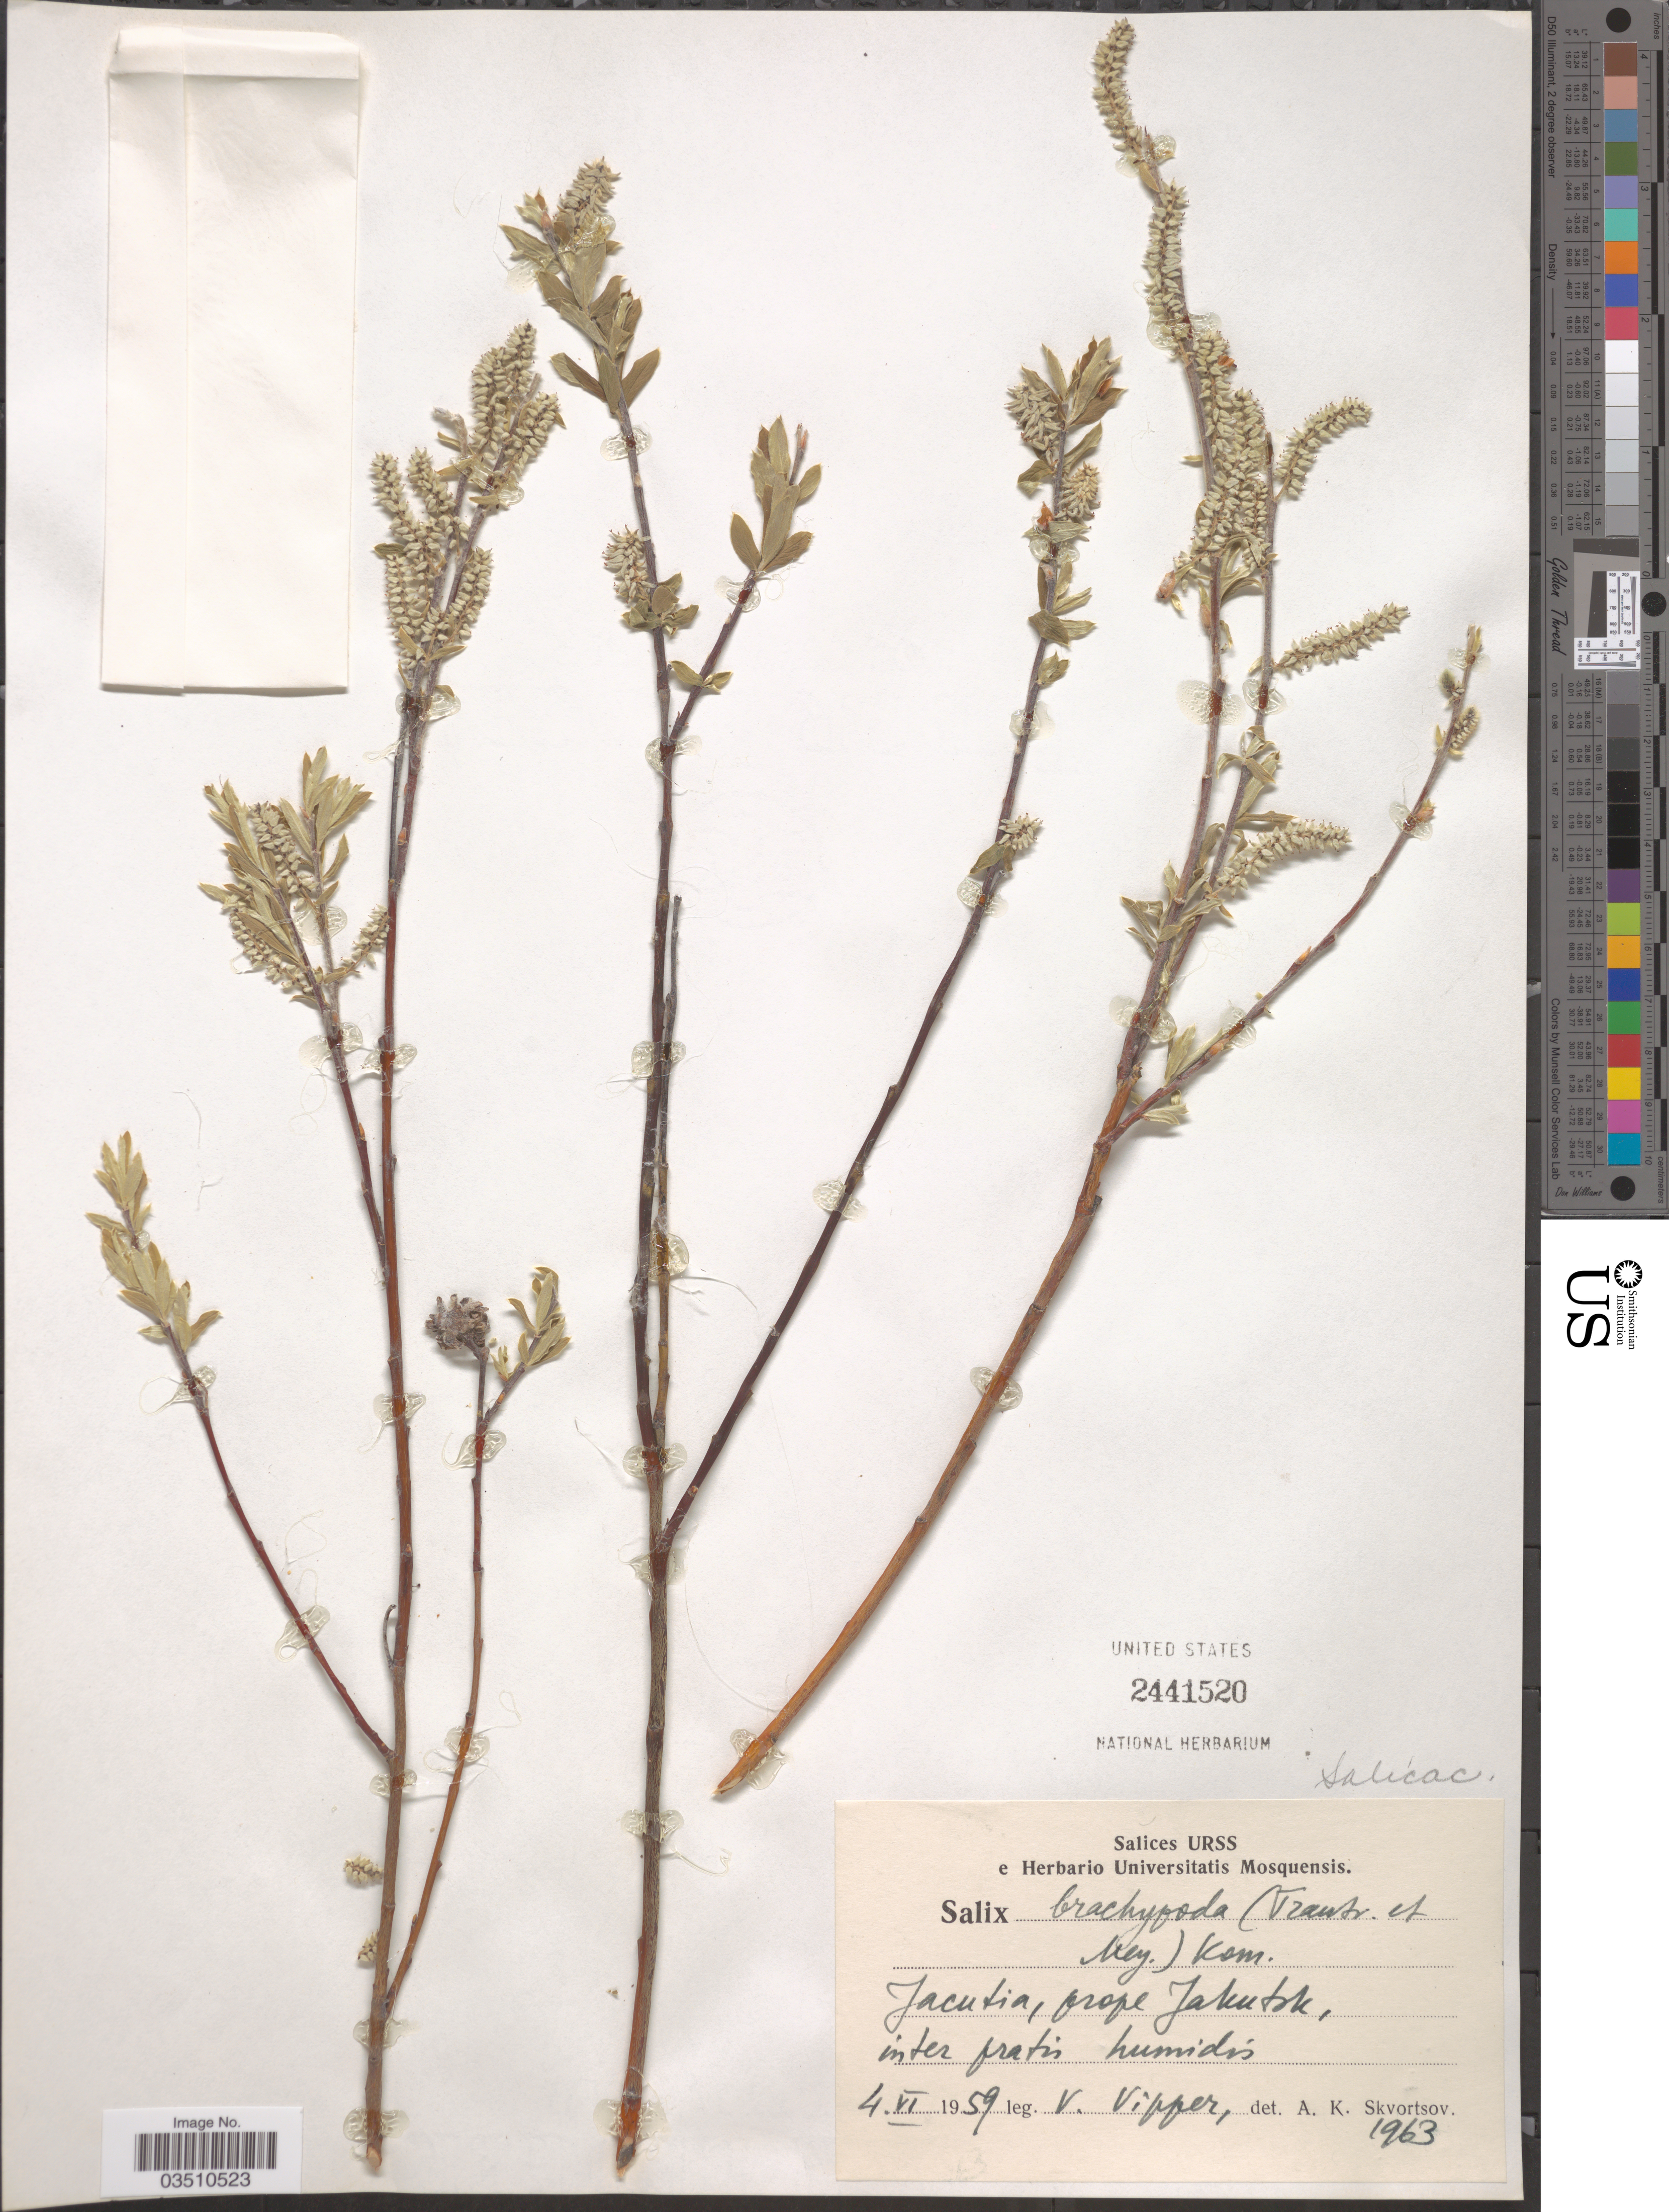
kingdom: Plantae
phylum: Tracheophyta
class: Magnoliopsida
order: Malpighiales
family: Salicaceae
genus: Salix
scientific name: Salix brachypoda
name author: (Trautv. & C.A. Mey.) Kom.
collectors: V. Vipper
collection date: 1959-06-04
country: Russian Federation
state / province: Sakha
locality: Jacutia, prope Jakutsk, inter pratis humidis.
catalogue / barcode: US 2441520